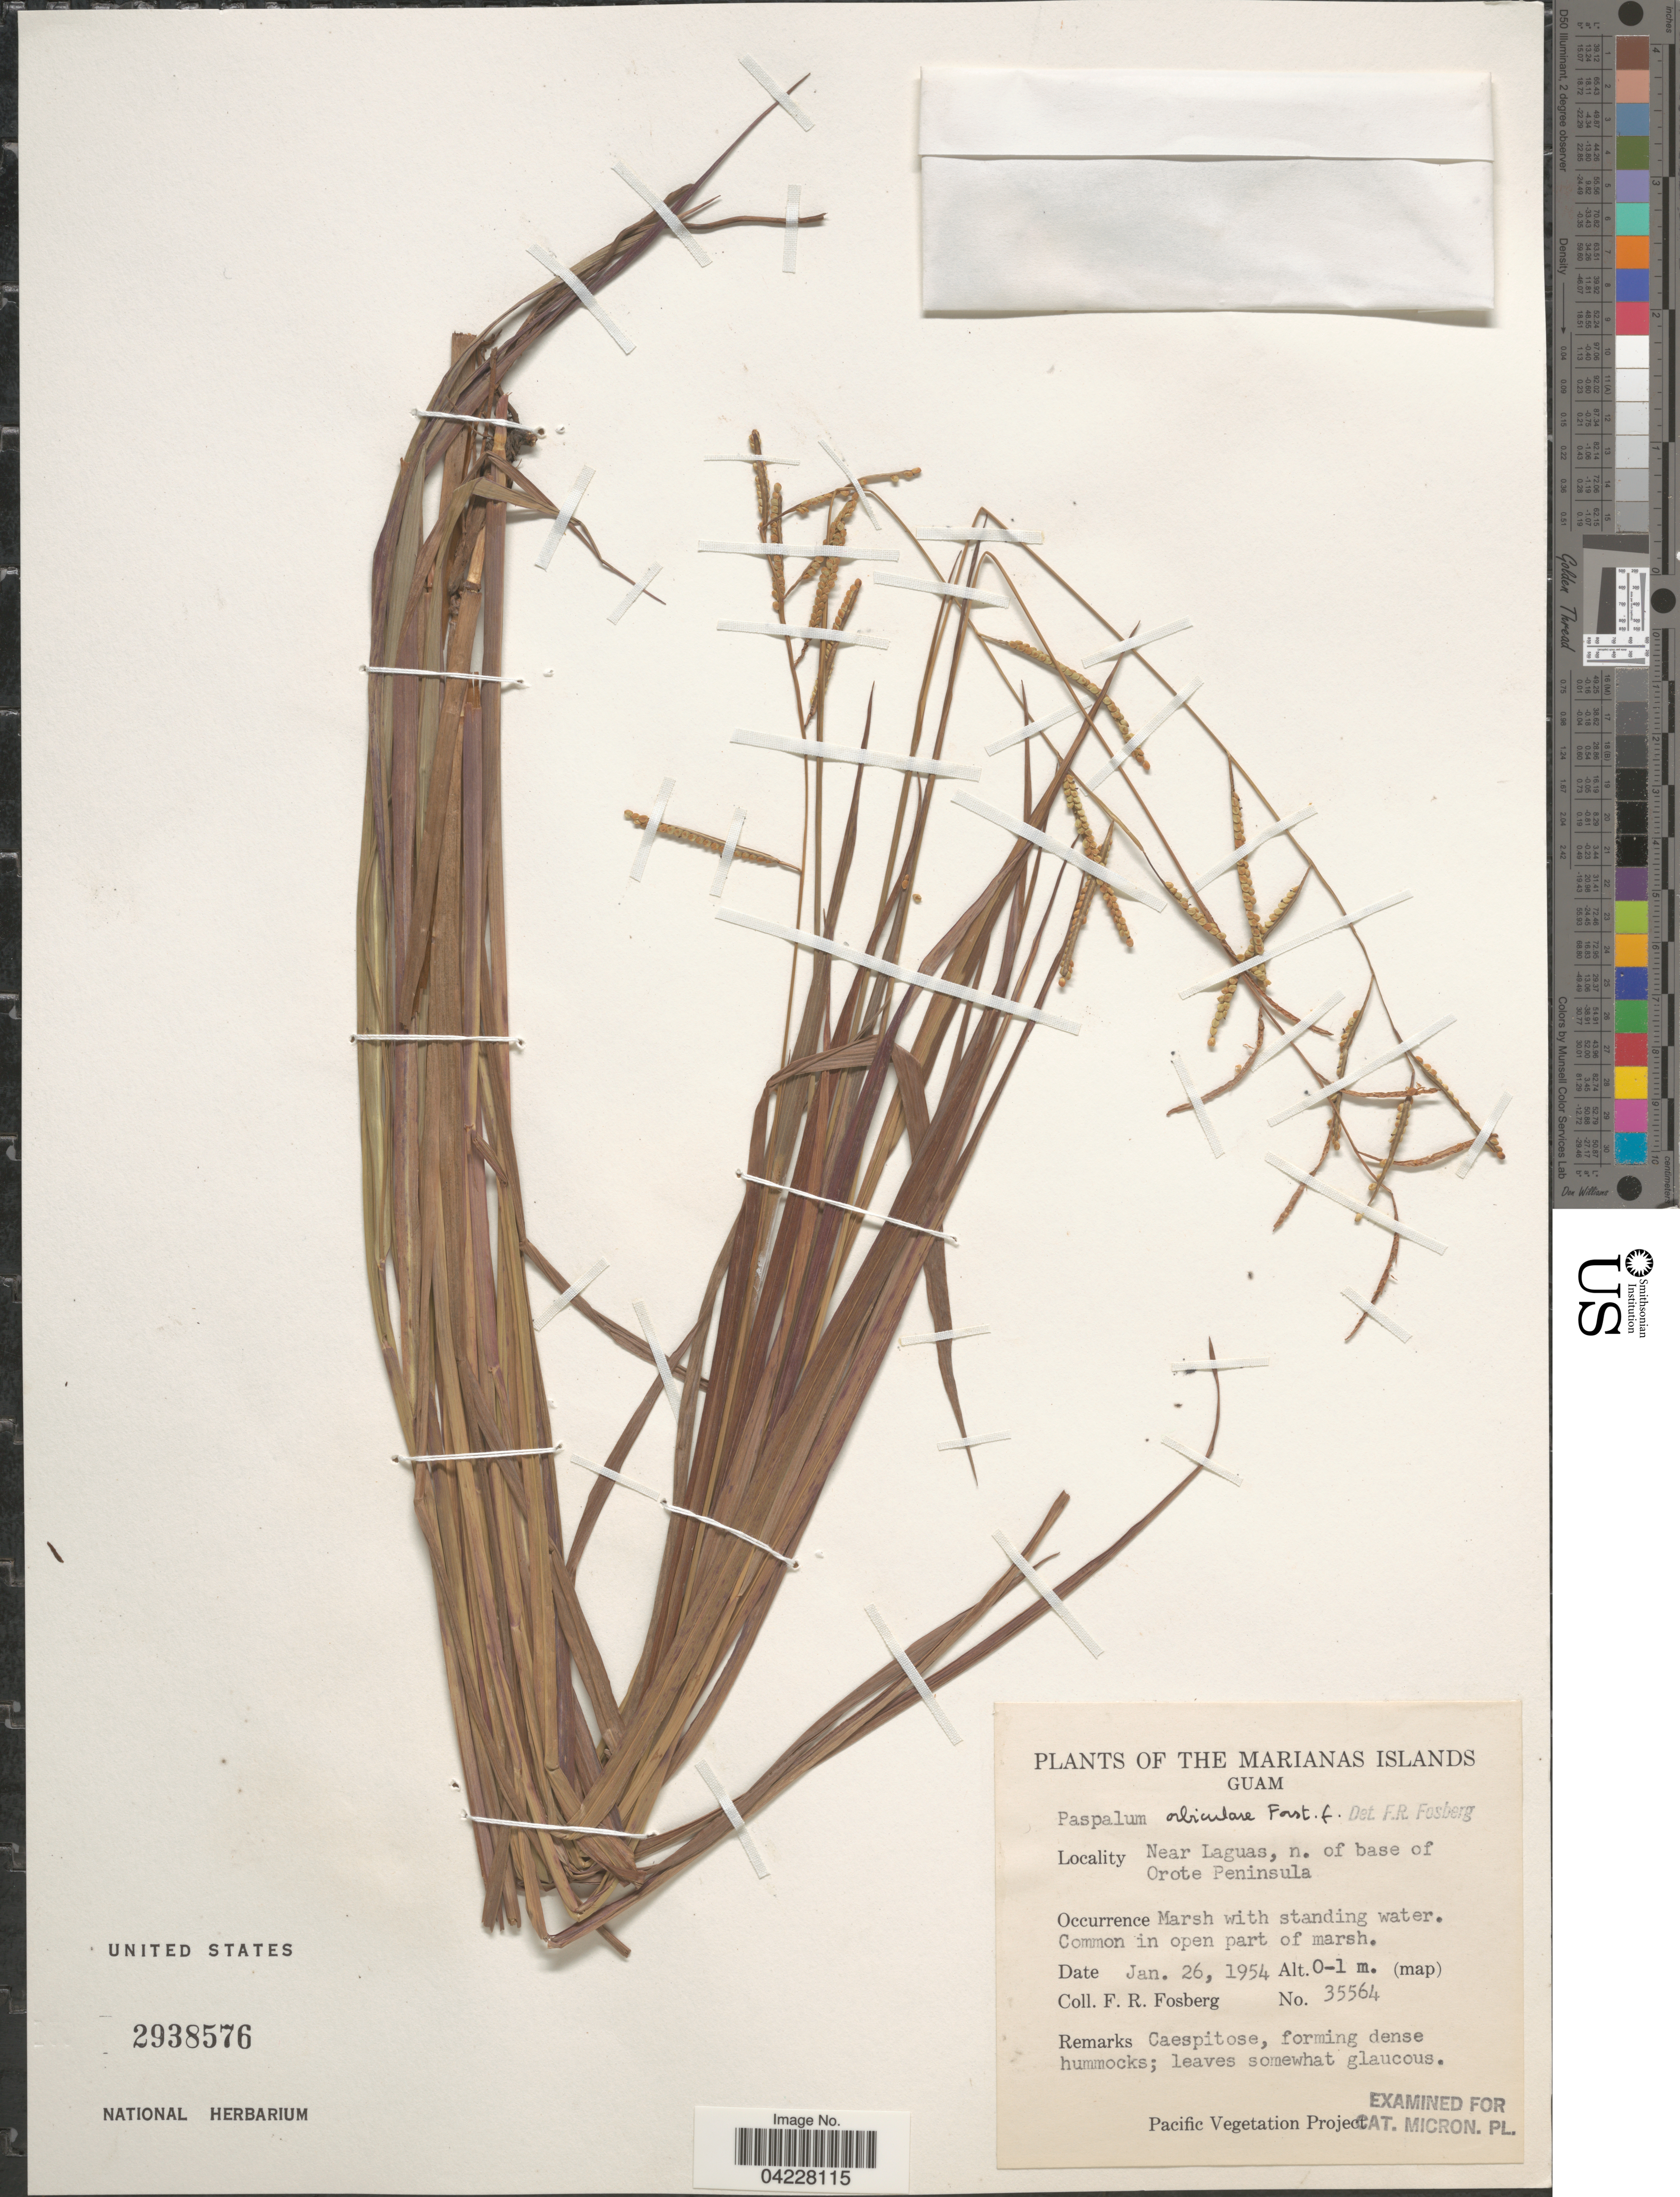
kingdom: Plantae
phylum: Tracheophyta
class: Liliopsida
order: Poales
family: Poaceae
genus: Paspalum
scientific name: Paspalum orbiculare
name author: G. Forst.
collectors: F. R. Fosberg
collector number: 35564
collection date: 1954-01-26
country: Guam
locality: The Mariana Islands. Near Laguas, n. of base of Orote Peninsula.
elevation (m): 0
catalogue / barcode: US 2938576